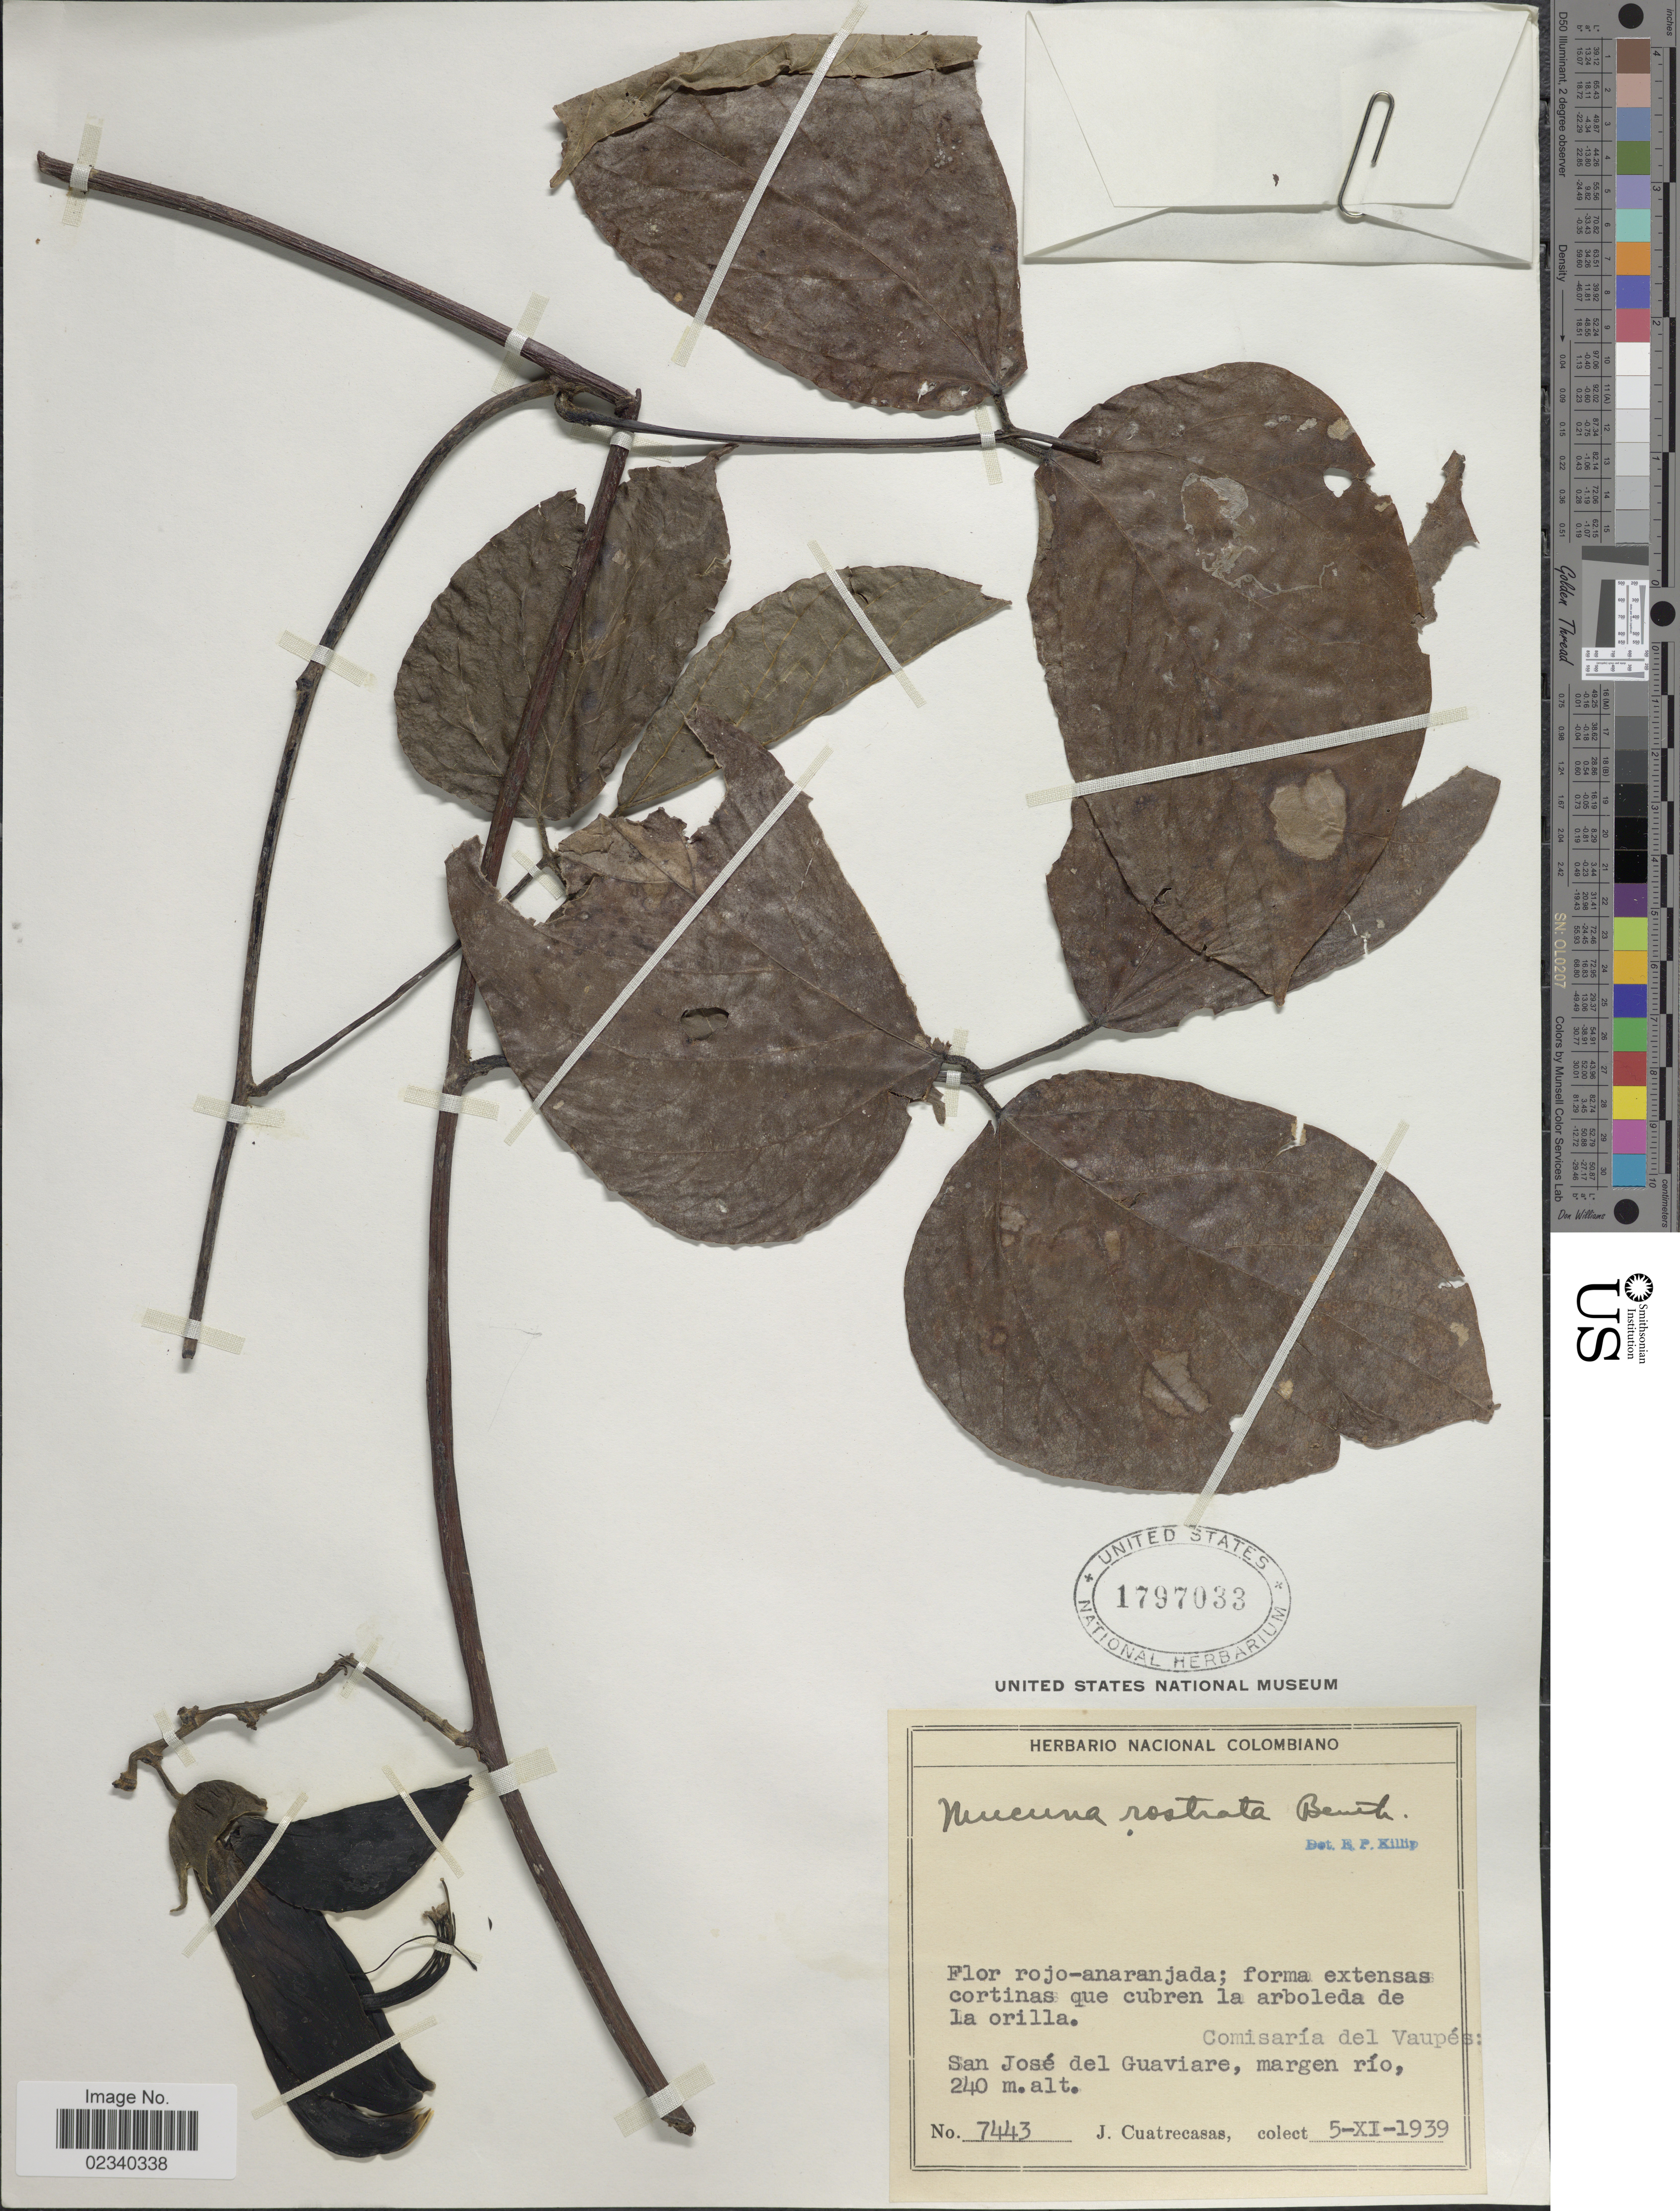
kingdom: Plantae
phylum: Tracheophyta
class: Magnoliopsida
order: Fabales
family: Fabaceae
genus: Mucuna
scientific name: Mucuna rostrata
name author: Benth.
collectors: J. Cuatrecasas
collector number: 7443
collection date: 1939-11-05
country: Colombia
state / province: Vaupés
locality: Comisaria del Vaupes: San Jose del Guaviare, margen rio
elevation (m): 240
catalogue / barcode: US 1797033